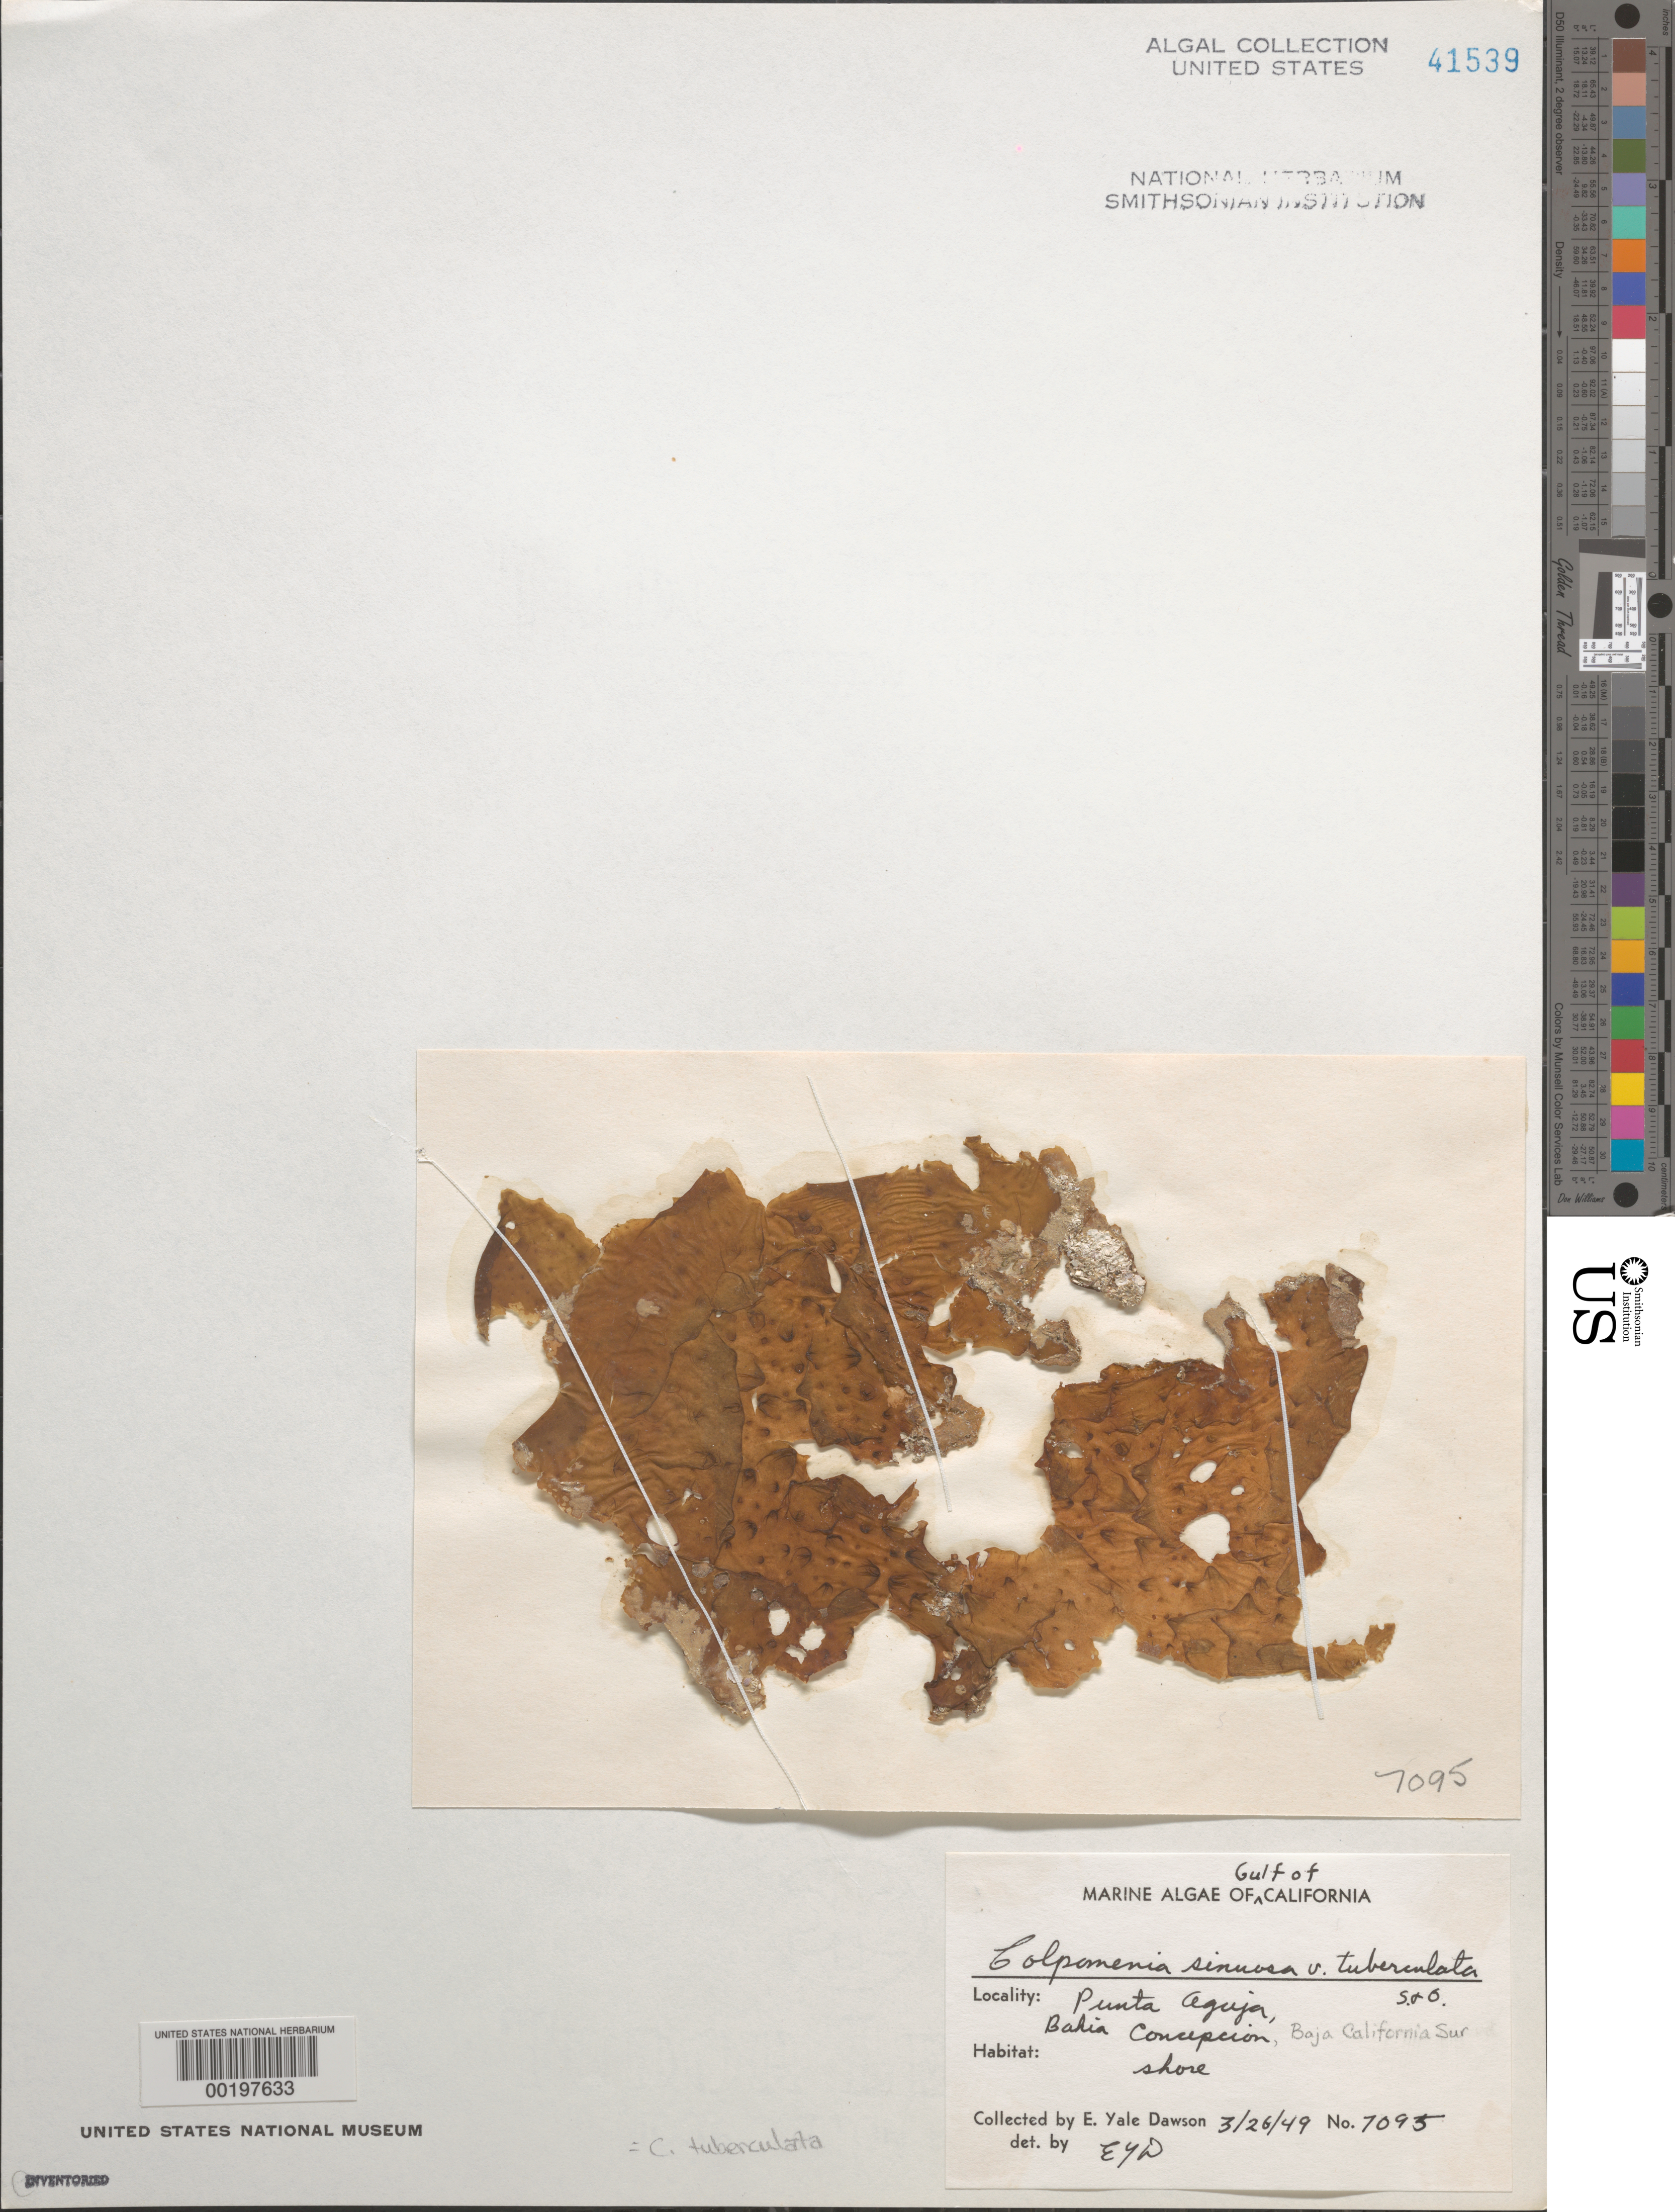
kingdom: Chromista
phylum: Ochrophyta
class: Phaeophyceae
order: Scytosiphonales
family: Scytosiphonaceae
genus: Colpomenia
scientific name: Colpomenia tuberculata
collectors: E. Y. Dawson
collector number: EYD 7095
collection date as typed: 26 Mar 1949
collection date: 1949-03-26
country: Mexico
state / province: Baja California Sur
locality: Bahia Concepcion, Punta Aguja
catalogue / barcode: US 41539